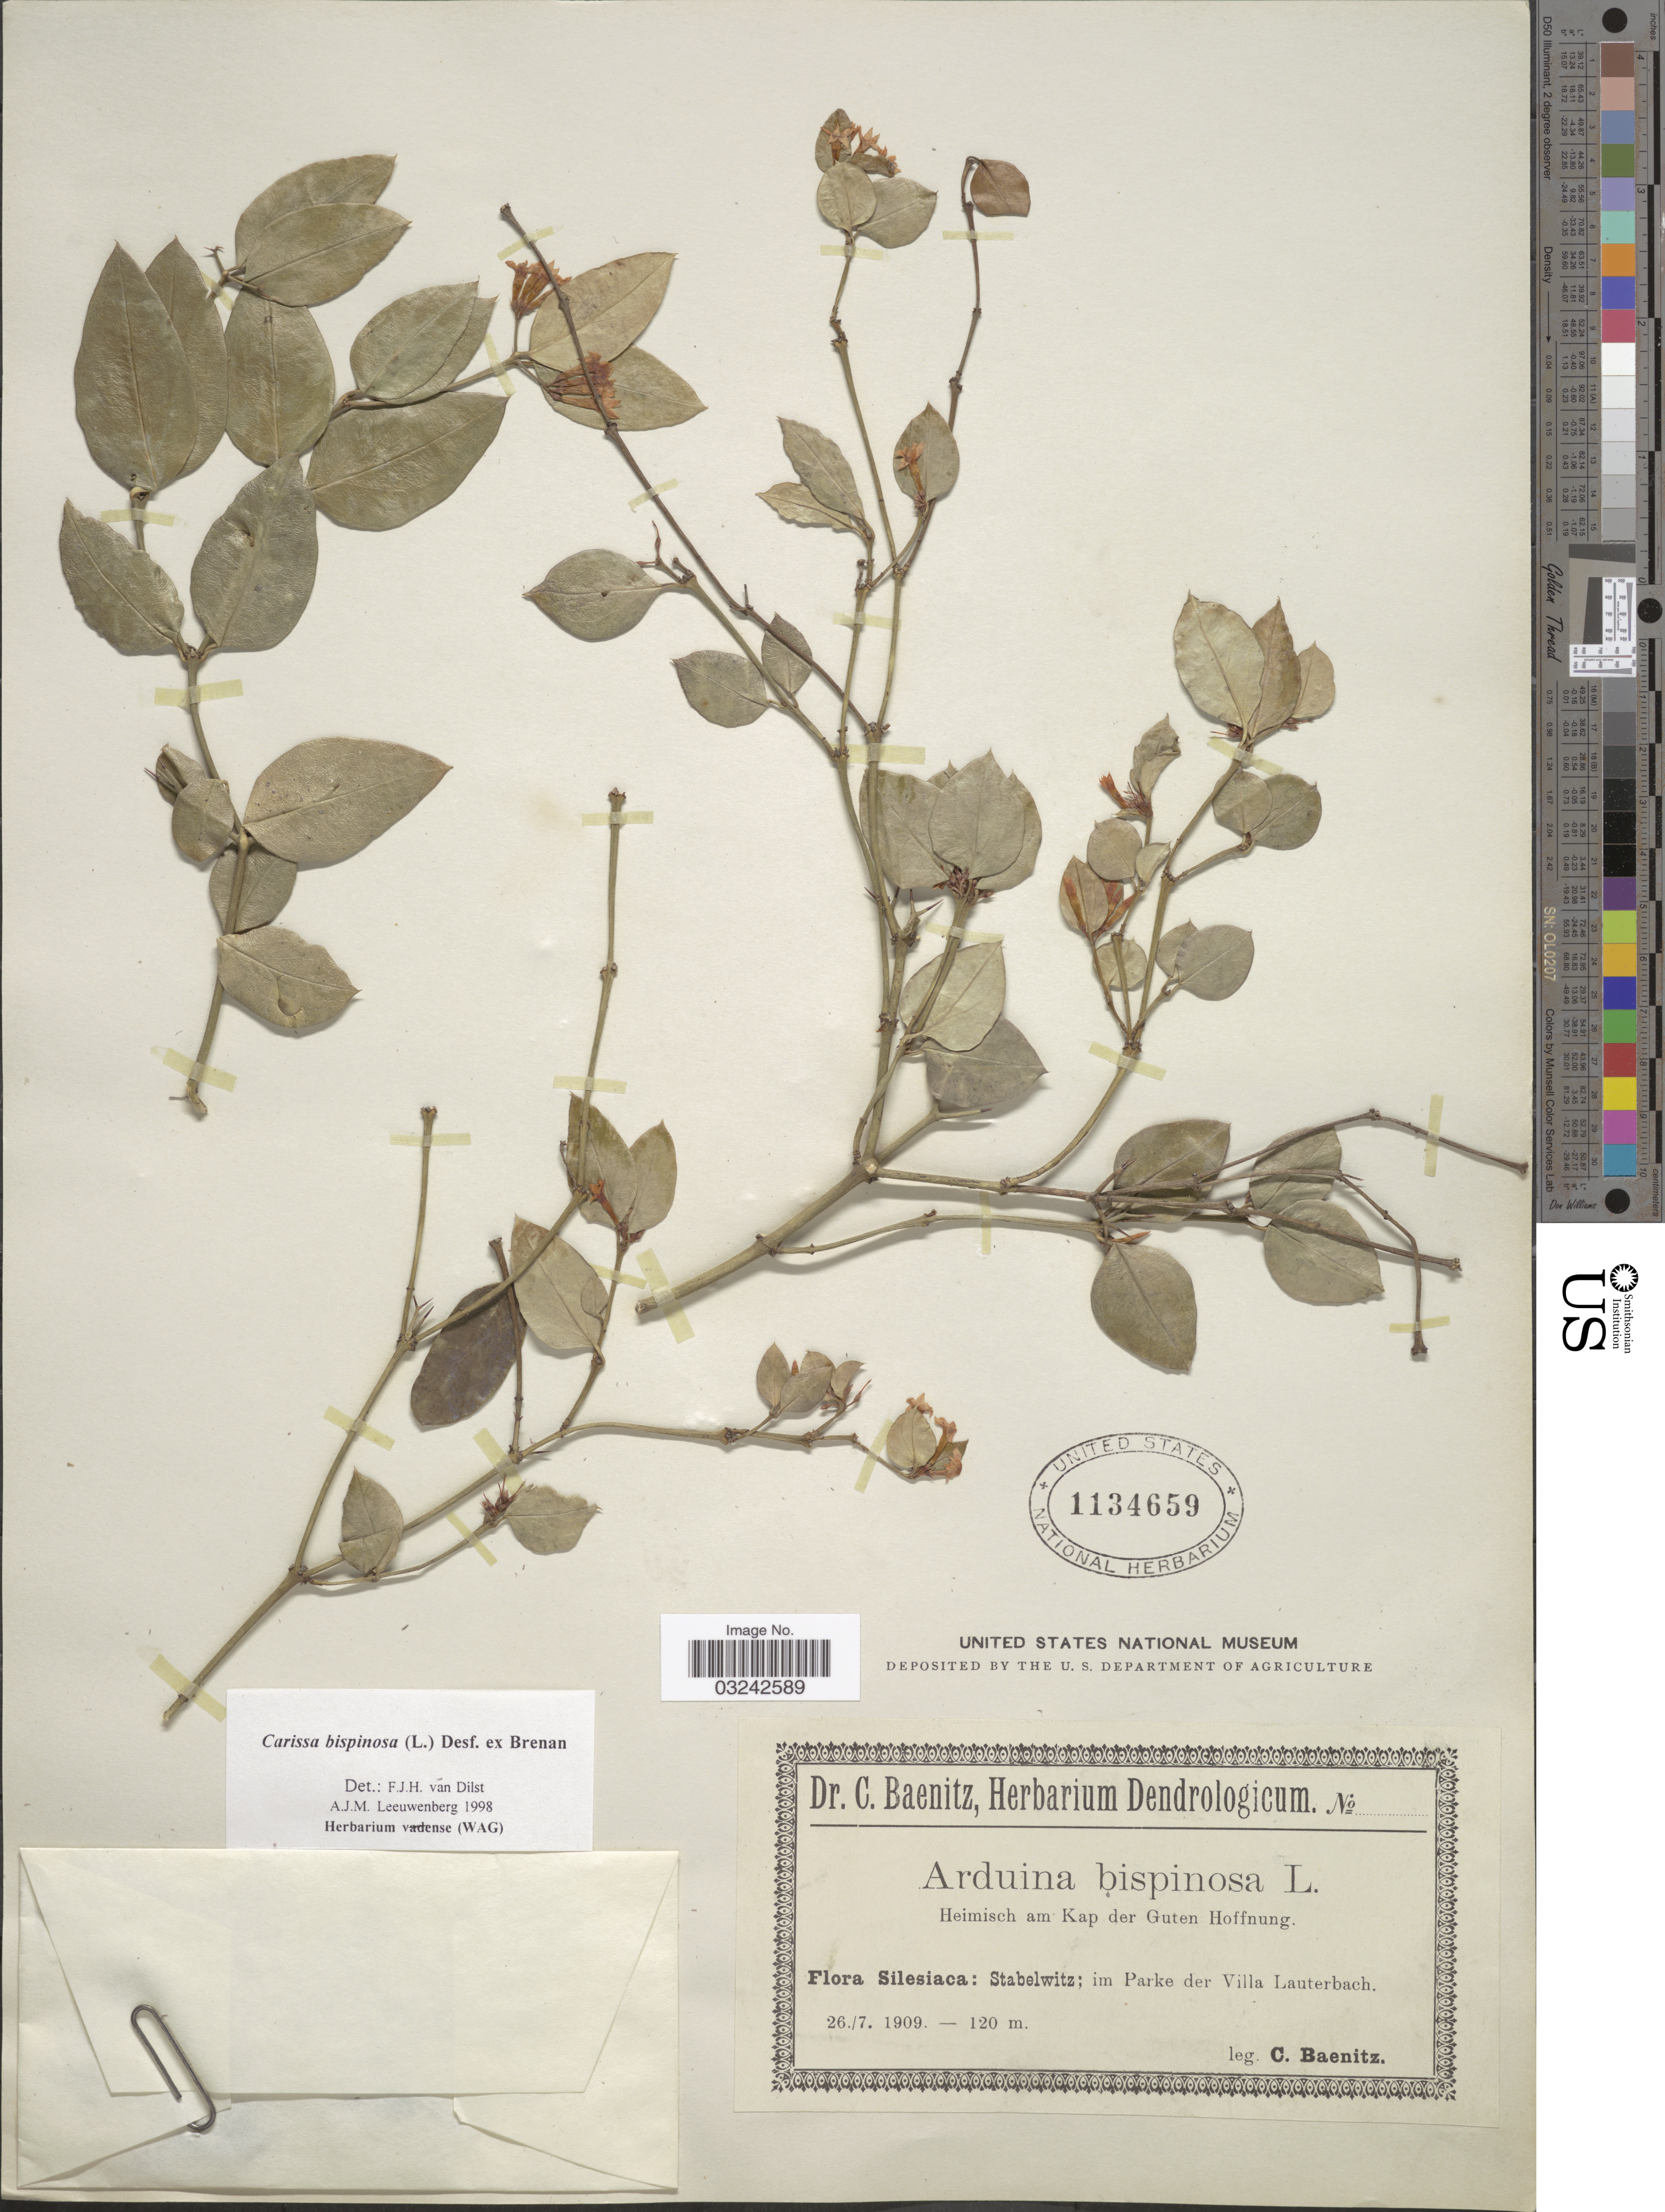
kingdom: Plantae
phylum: Tracheophyta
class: Magnoliopsida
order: Gentianales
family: Apocynaceae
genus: Carissa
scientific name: Carissa bispinosa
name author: (L.) Desf. ex Brenan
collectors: C. G. Baenitz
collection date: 1909-07-26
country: Poland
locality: Silesiaca: Stabelwitz; im Parke der Villa Lauterbach.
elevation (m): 120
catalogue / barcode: US 1134659